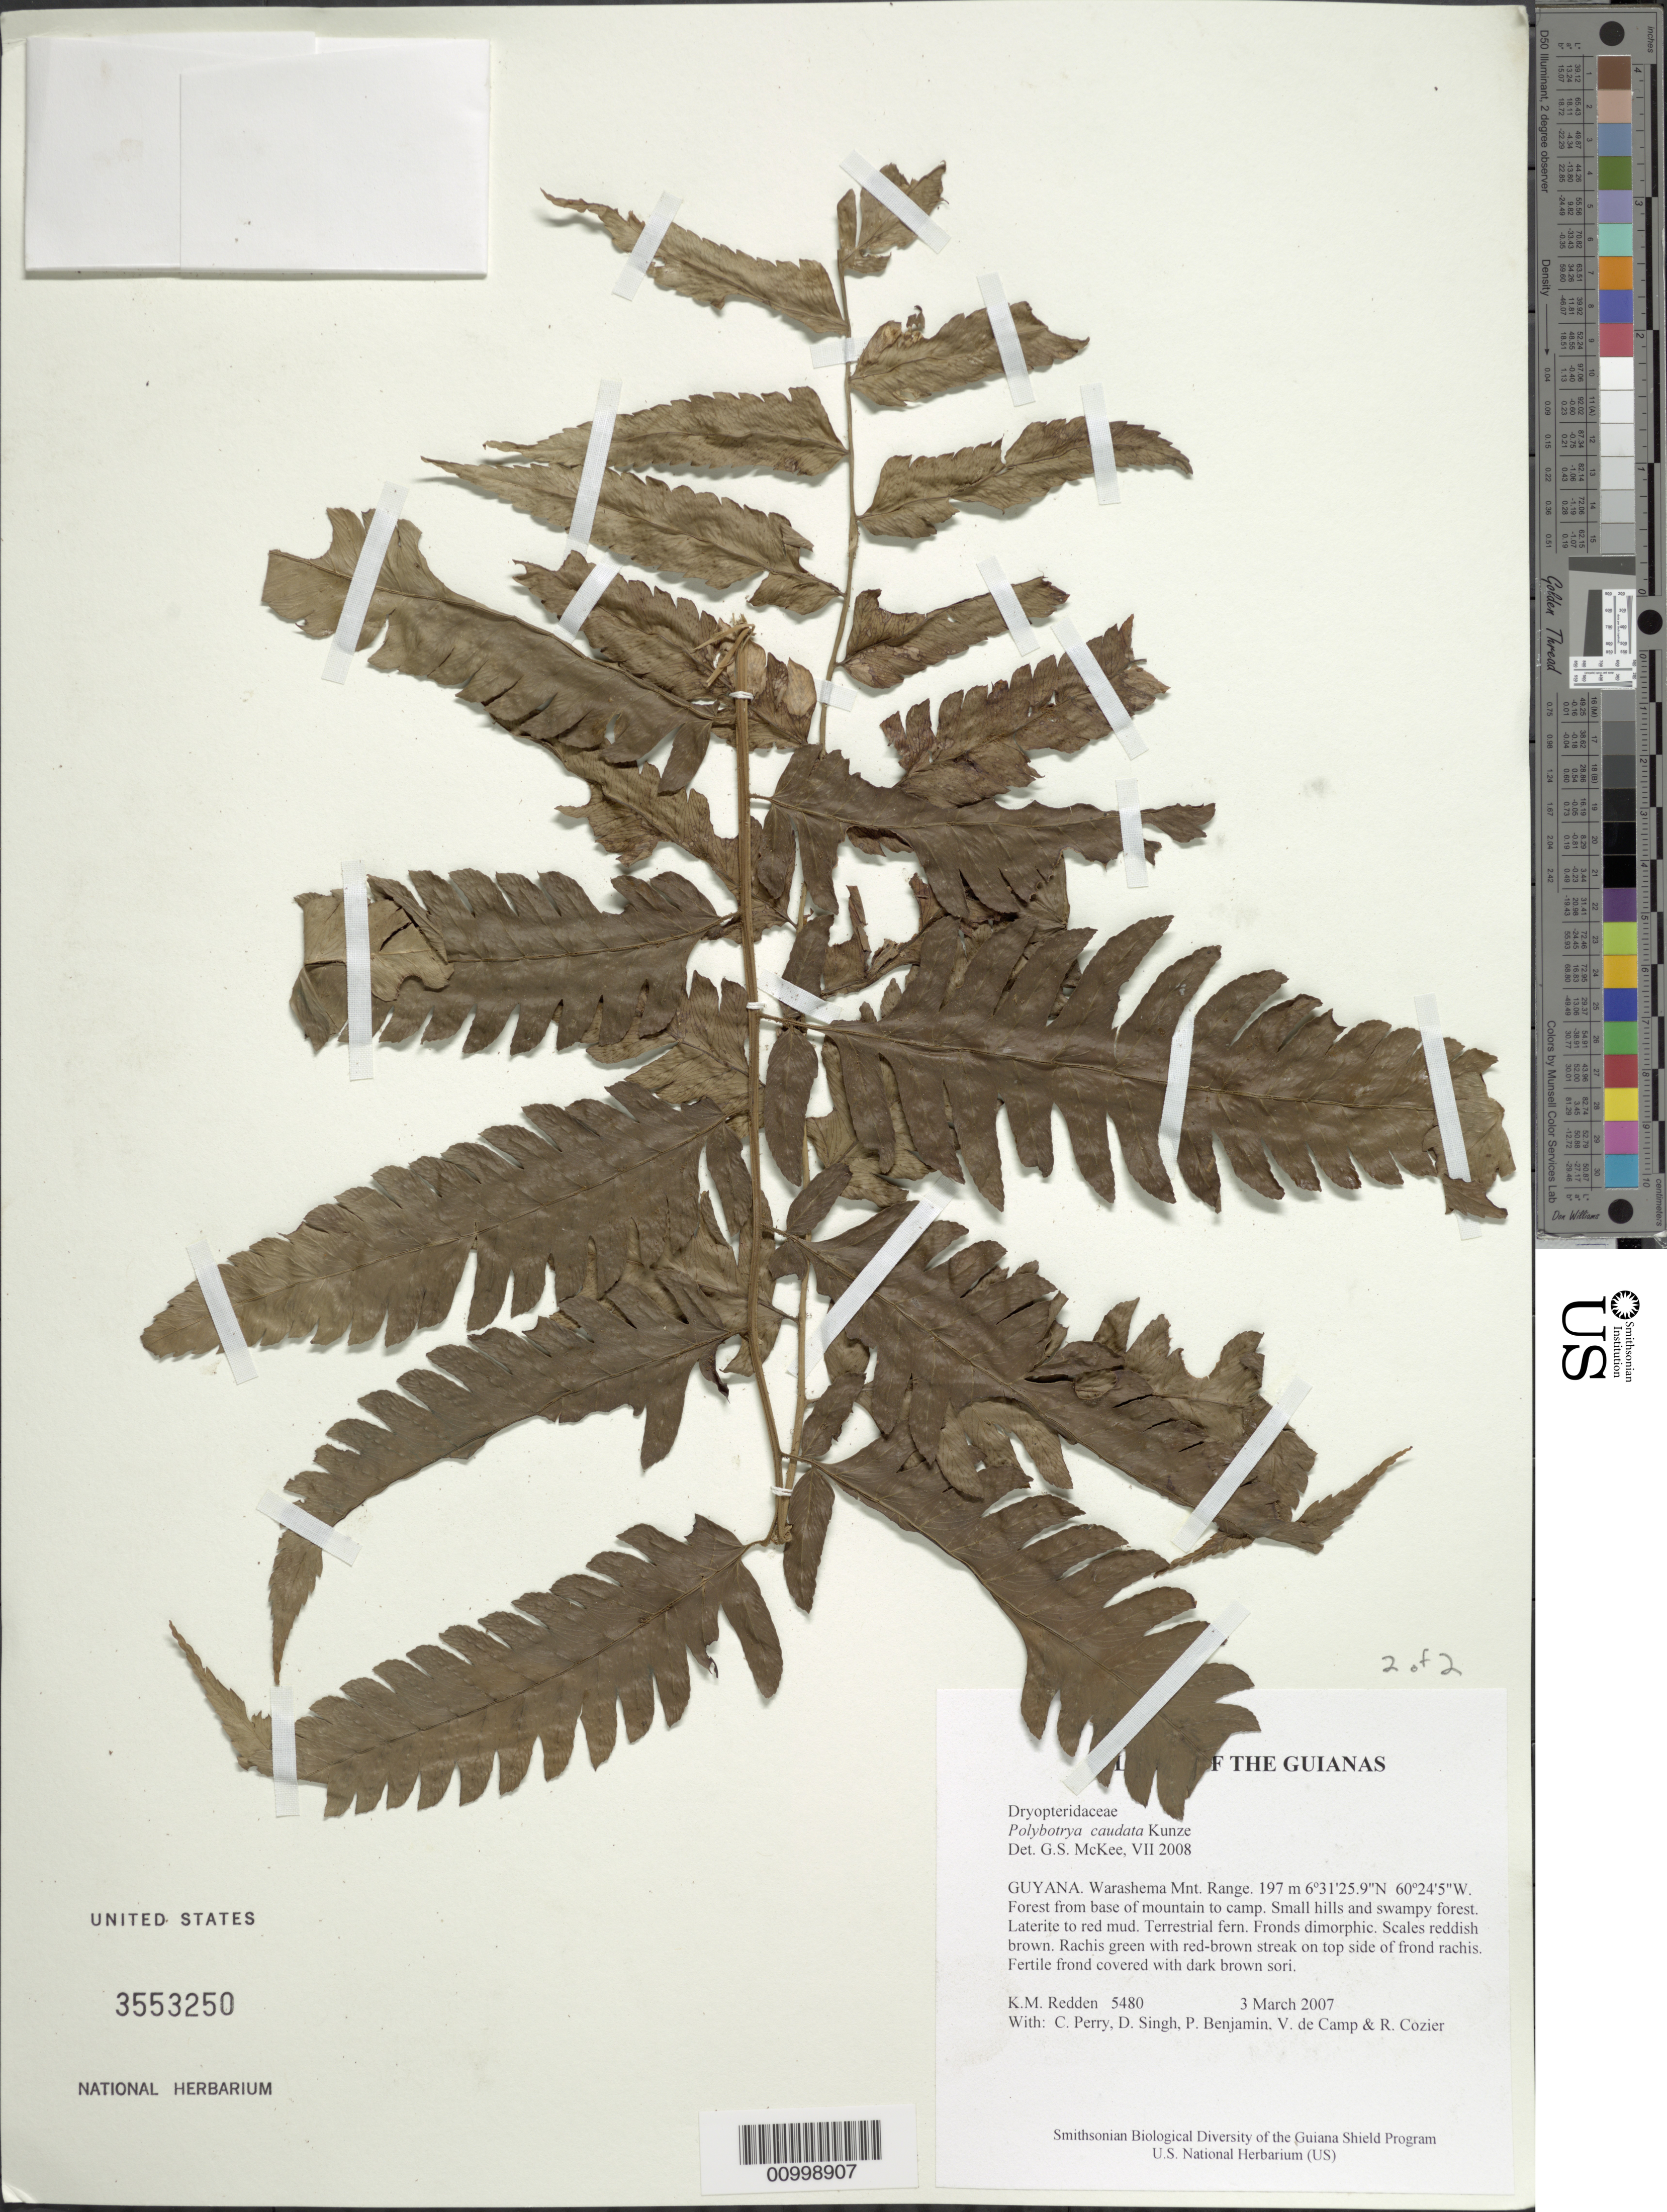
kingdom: Plantae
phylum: Tracheophyta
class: Polypodiopsida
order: Polypodiales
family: Dryopteridaceae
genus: Polybotrya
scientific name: Polybotrya caudata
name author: Kunze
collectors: K. M. Redden, C. Perry, D. Singh, P. Benjamin, V. De Camp & R. Cozier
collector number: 5480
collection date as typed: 3 March 2007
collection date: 2007-03-03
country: Guyana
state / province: Cuyuni-Mazaruni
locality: Warashema Mnt. Range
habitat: Forest from base of mountain to camp. Small hills and swampy forest. Laterite to red mud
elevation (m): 197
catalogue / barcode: US 3553250